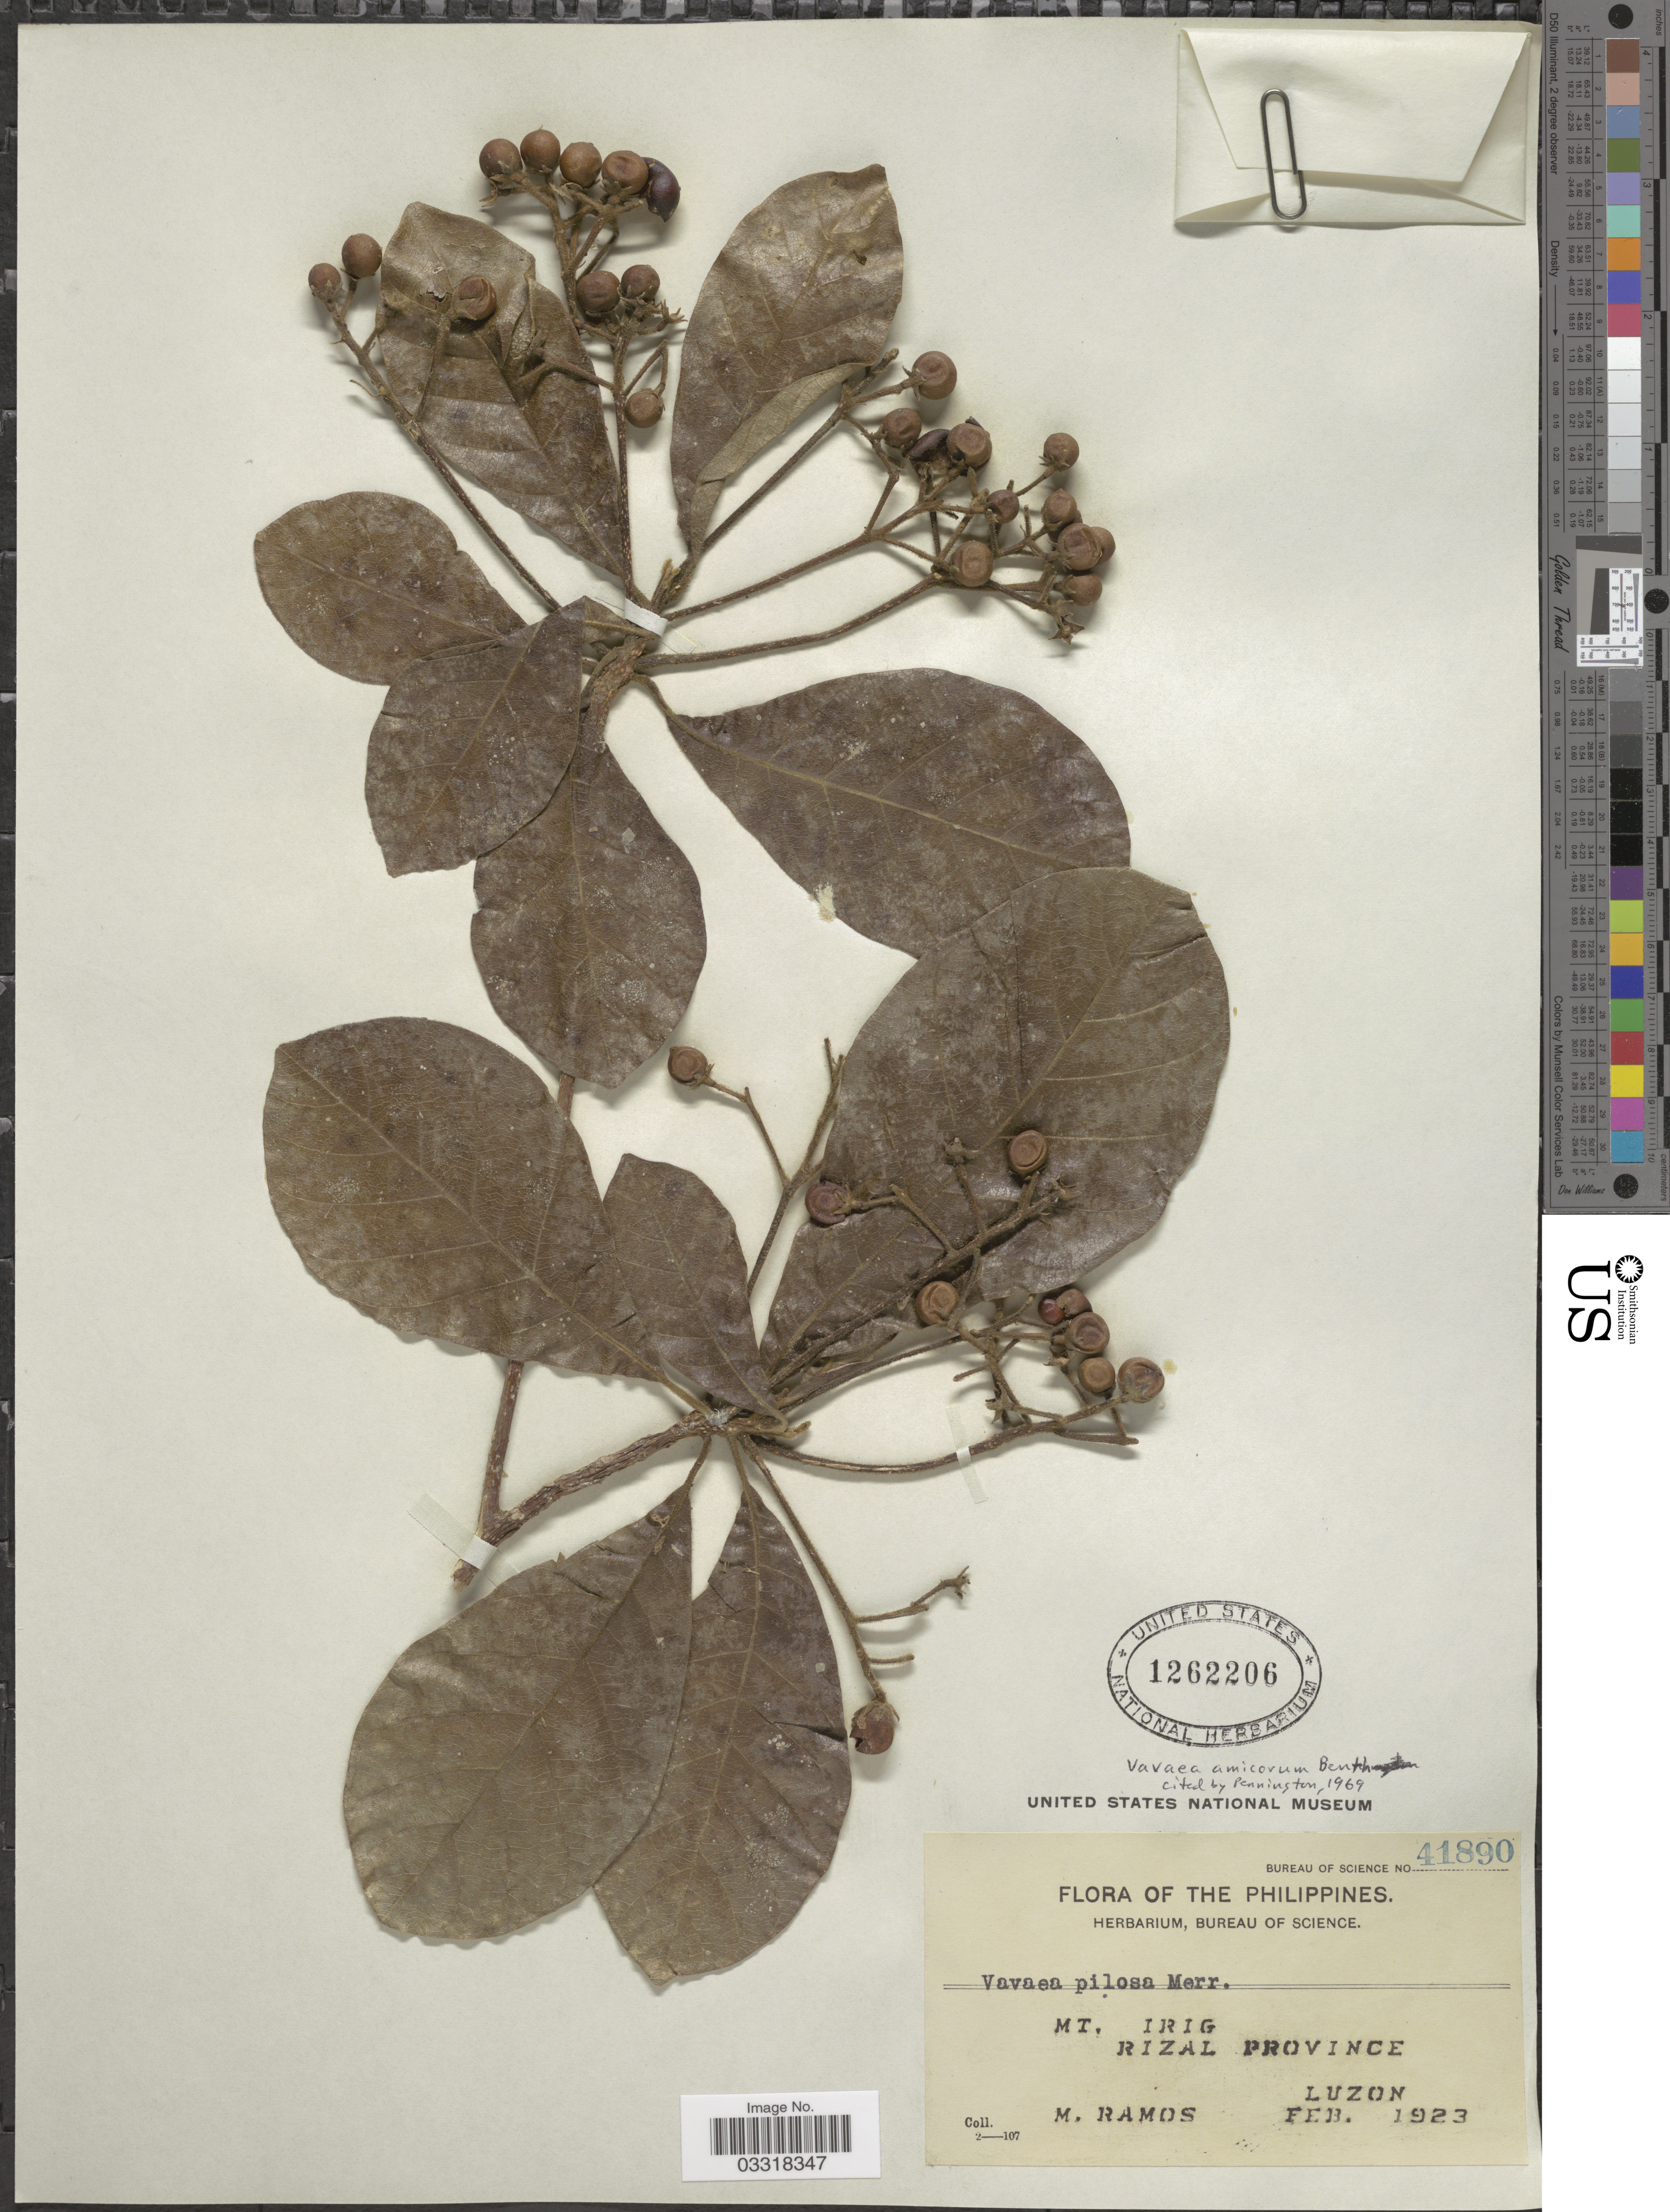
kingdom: Plantae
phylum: Tracheophyta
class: Magnoliopsida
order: Sapindales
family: Meliaceae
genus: Vavaea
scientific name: Vavaea amicorum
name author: Benth.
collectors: M. Ramos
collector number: Bureau of Science 41890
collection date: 1923-02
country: Philippines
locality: Mt. Irig. Rizal Province.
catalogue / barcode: US 1262206